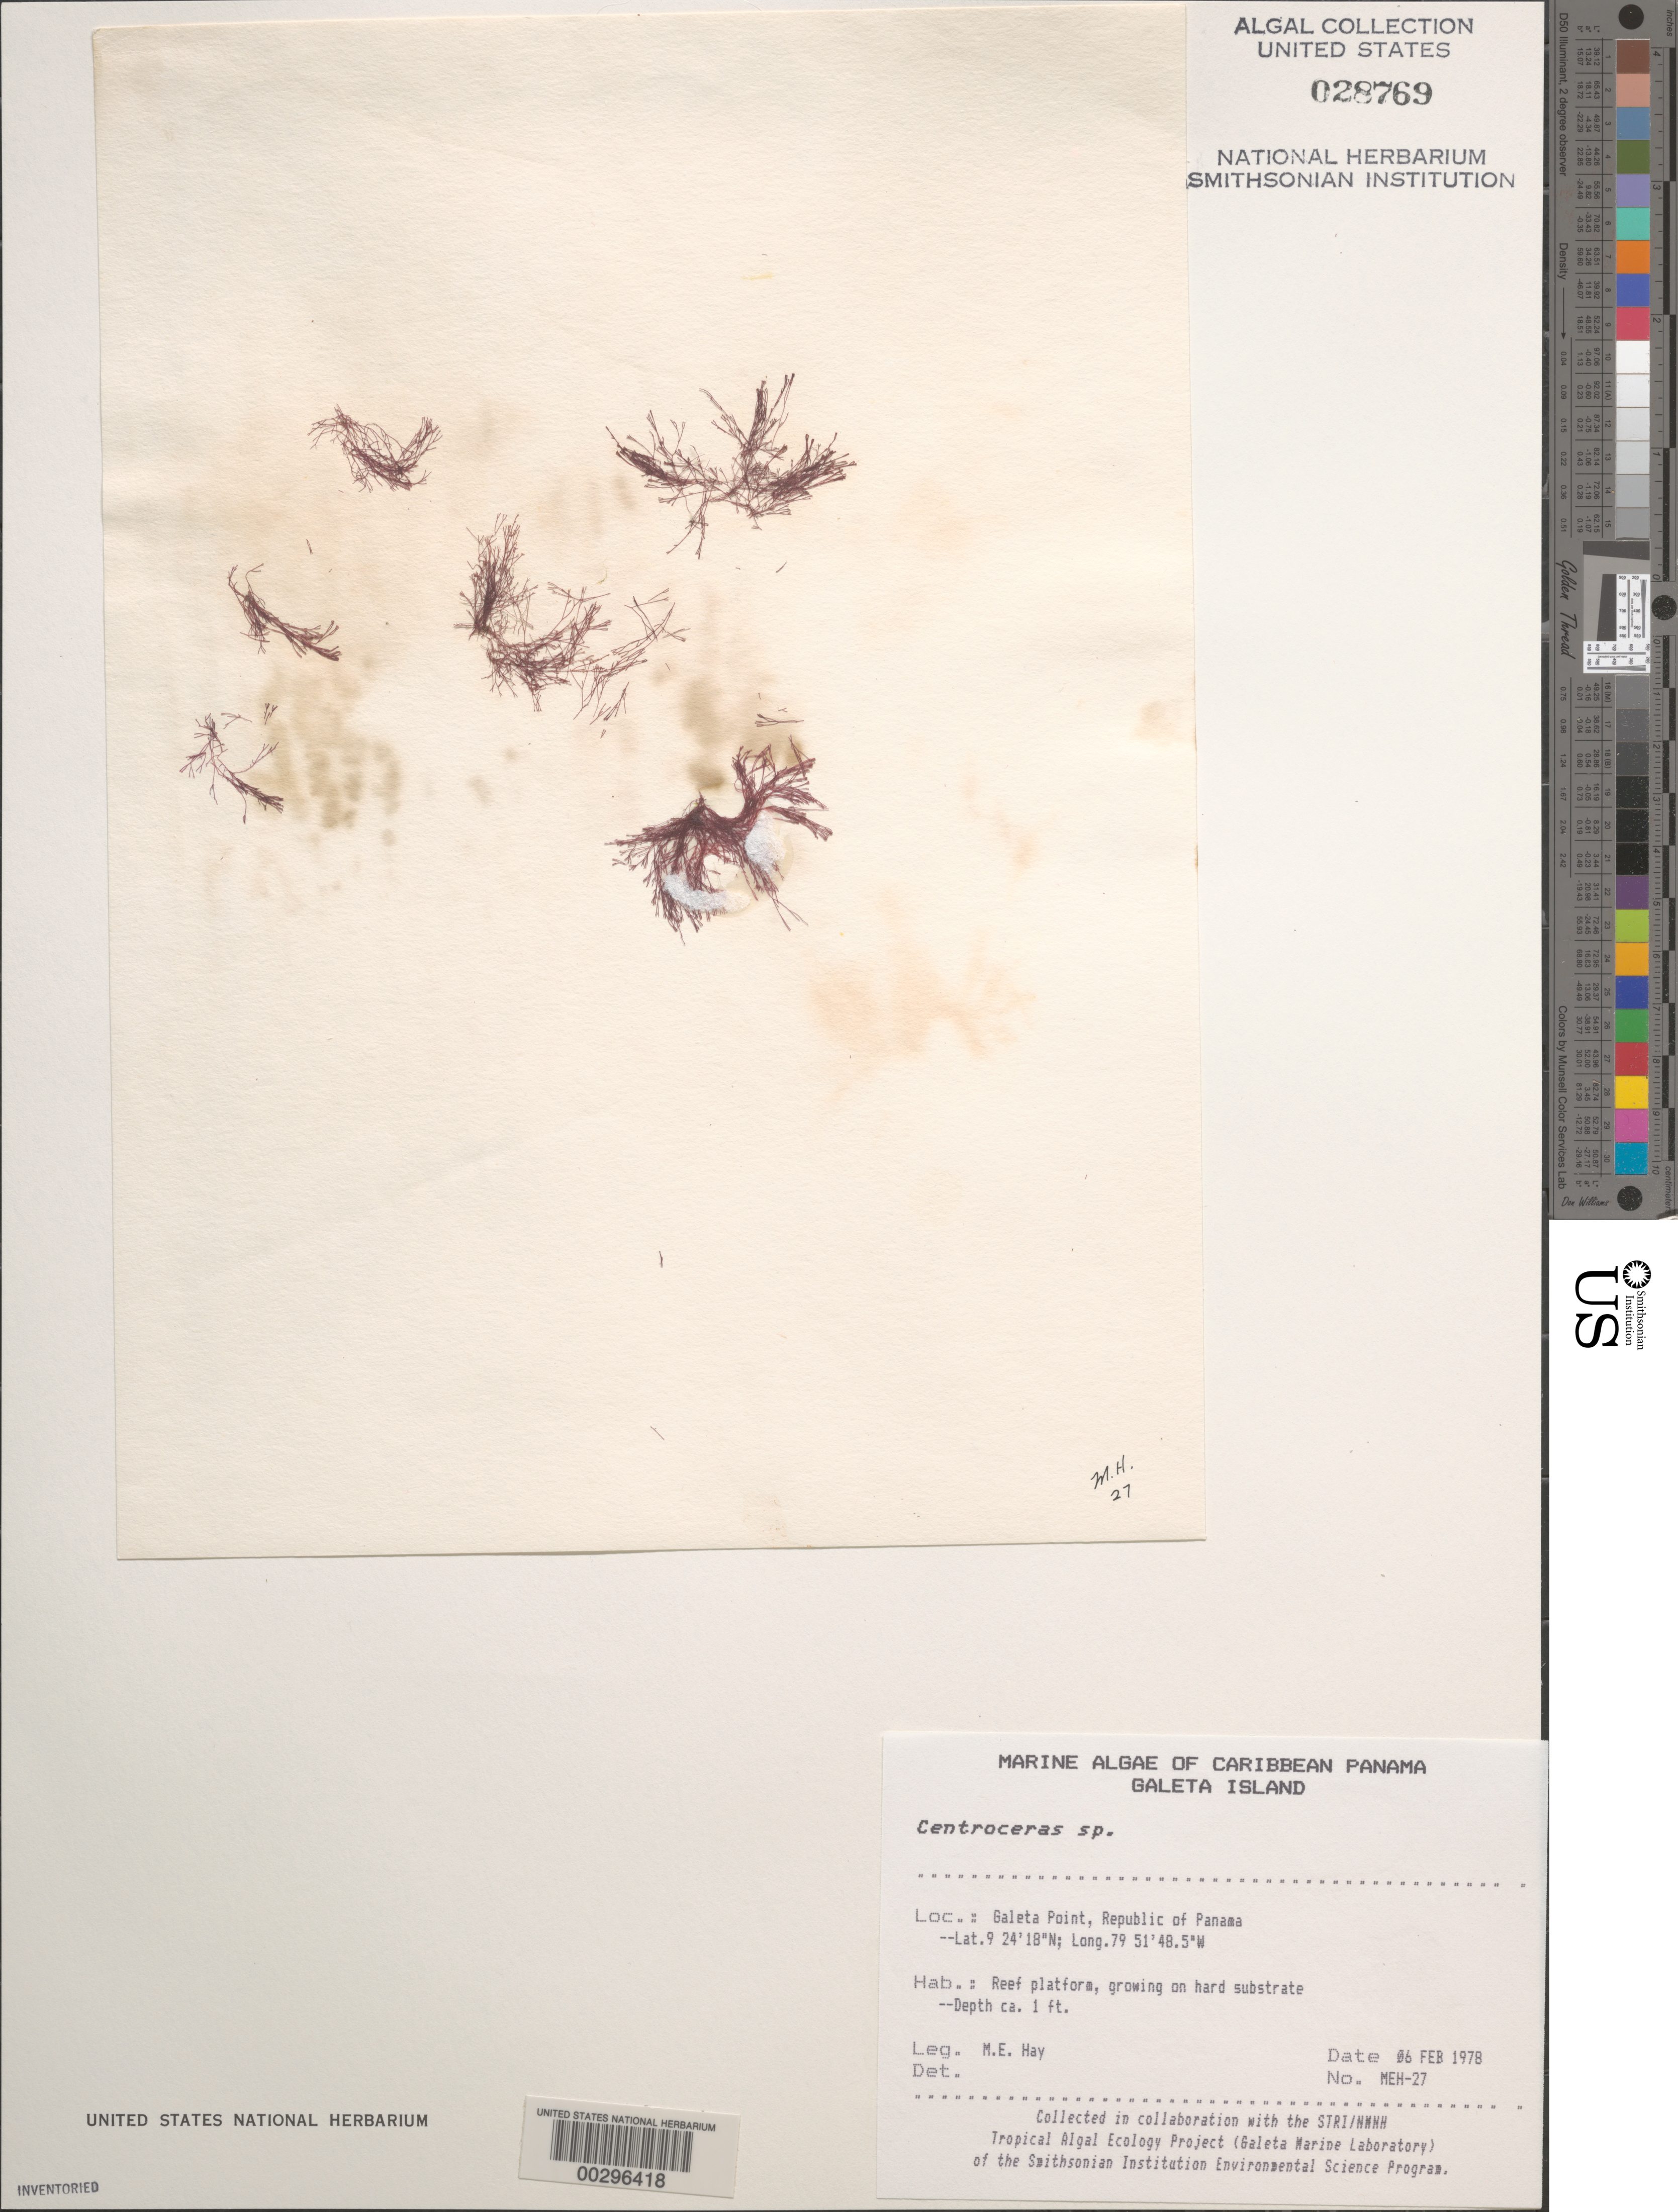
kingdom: Plantae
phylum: Rhodophyta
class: Florideophyceae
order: Ceramiales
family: Ceramiaceae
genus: Centroceras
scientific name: Centroceras sp.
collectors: M. E. Hay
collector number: MEH-27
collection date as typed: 06 Feb 1978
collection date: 1978-02-06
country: Panama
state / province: Colón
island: Galeta Island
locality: Galeta Point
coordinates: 9 24'18"N, 79 51'48.5"W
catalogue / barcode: US 28769